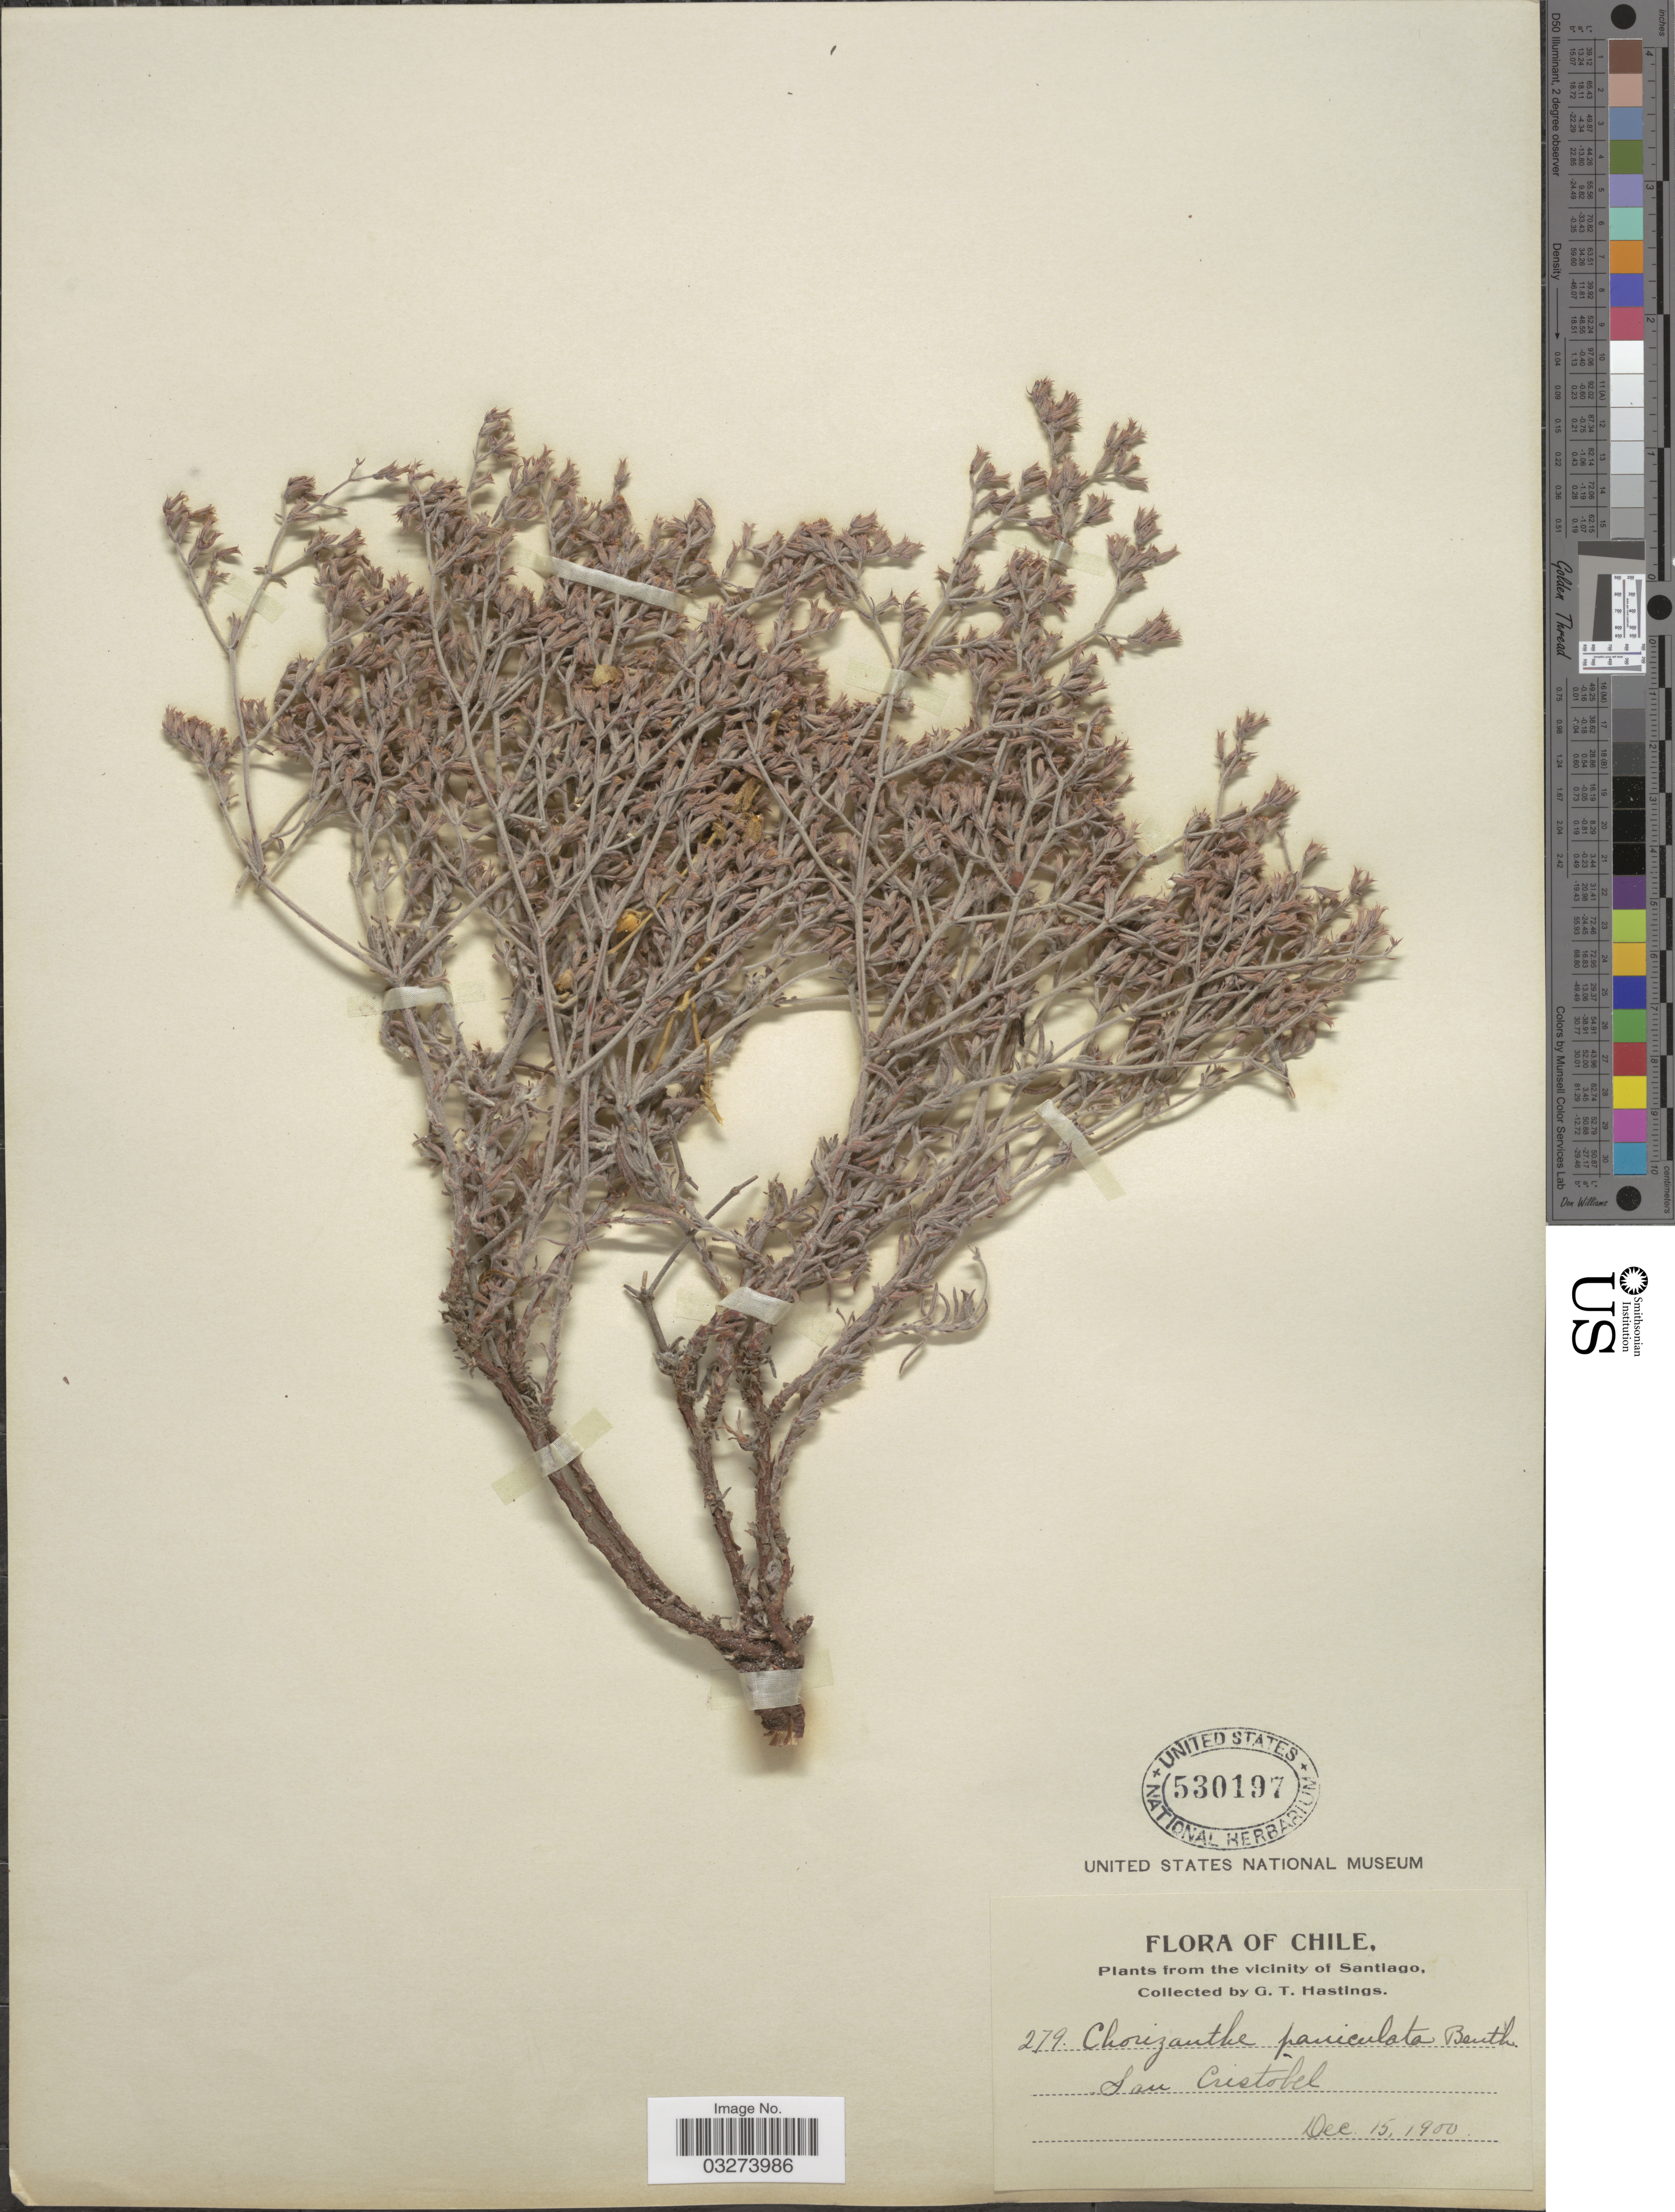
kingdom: Plantae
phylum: Tracheophyta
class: Magnoliopsida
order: Caryophyllales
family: Polygonaceae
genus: Chorizanthe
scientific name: Chorizanthe paniculata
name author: Benth.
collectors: G. Hastings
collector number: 279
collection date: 1900-12-15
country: Chile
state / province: Región Metropolitana (RM)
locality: The vicinity of Santiago. San Cristobel.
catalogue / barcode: US 530197